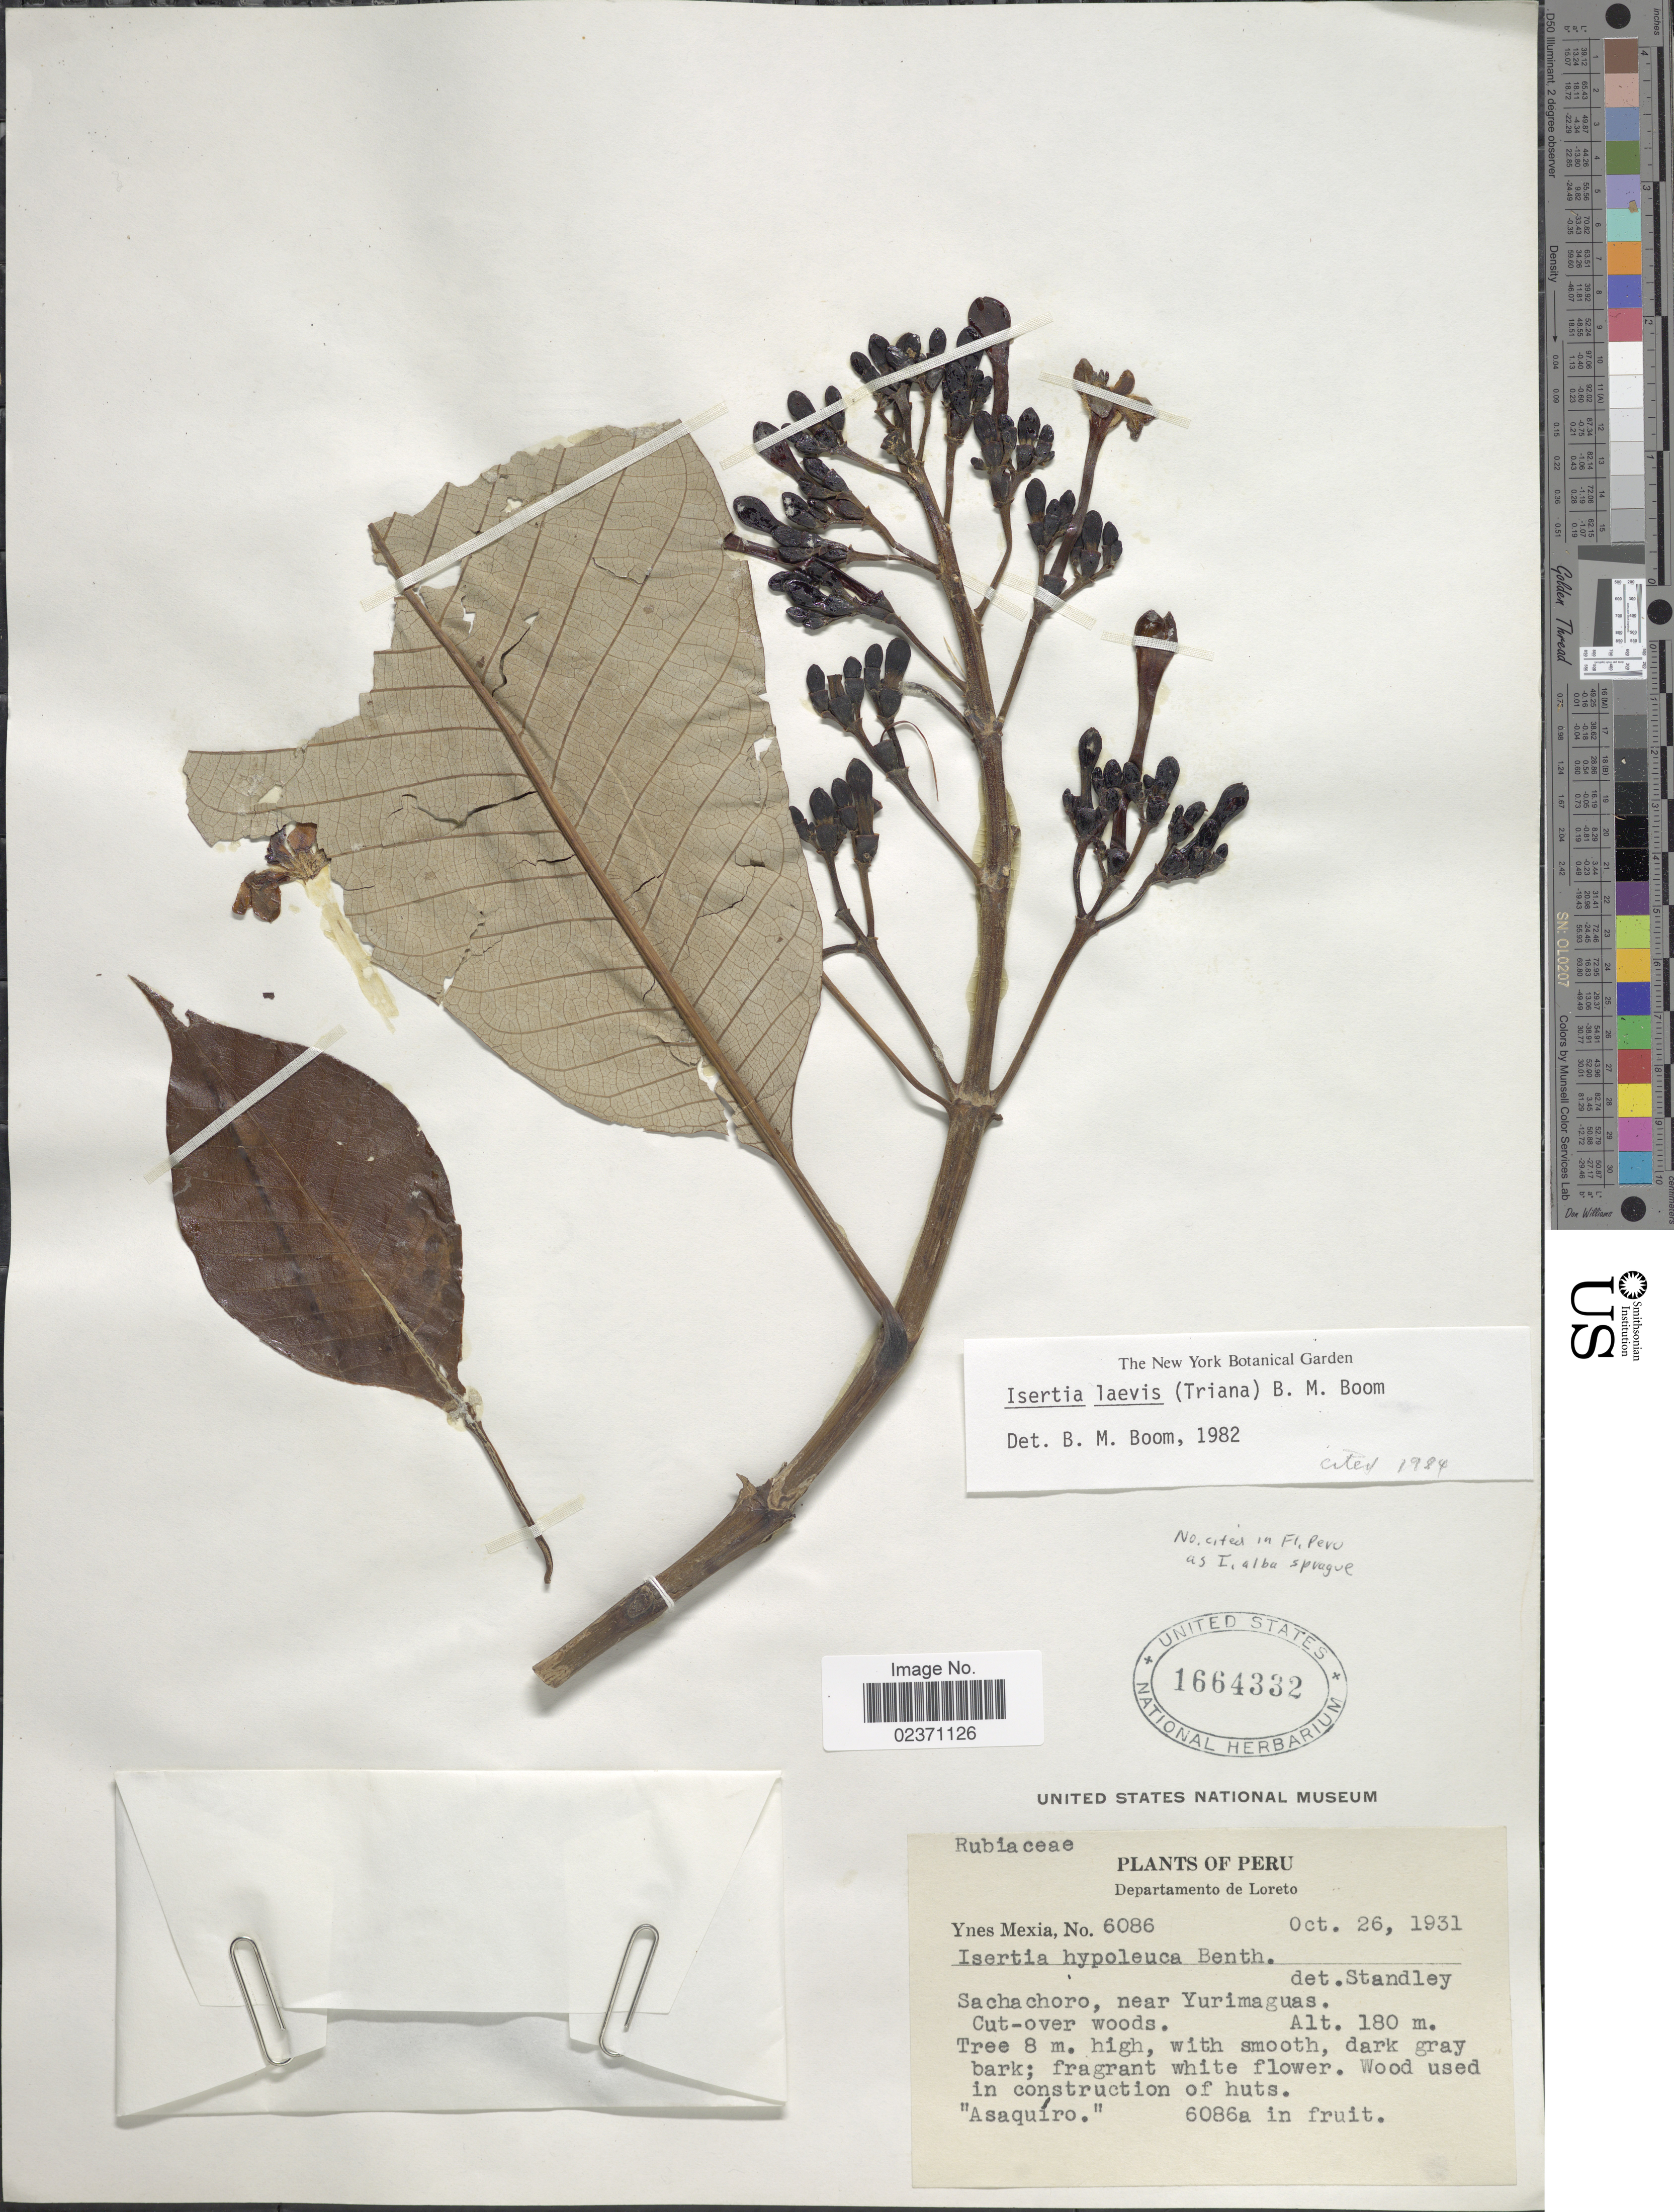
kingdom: Plantae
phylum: Tracheophyta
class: Magnoliopsida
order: Gentianales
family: Rubiaceae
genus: Isertia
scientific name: Isertia laevis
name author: (Triana) B.M. Boom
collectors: Y. Mexia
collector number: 6086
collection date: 1931-10-26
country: Peru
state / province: Loreto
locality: Departamento de Loreto. Sachachoro, near Yurimaguas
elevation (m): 180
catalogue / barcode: US 1664332